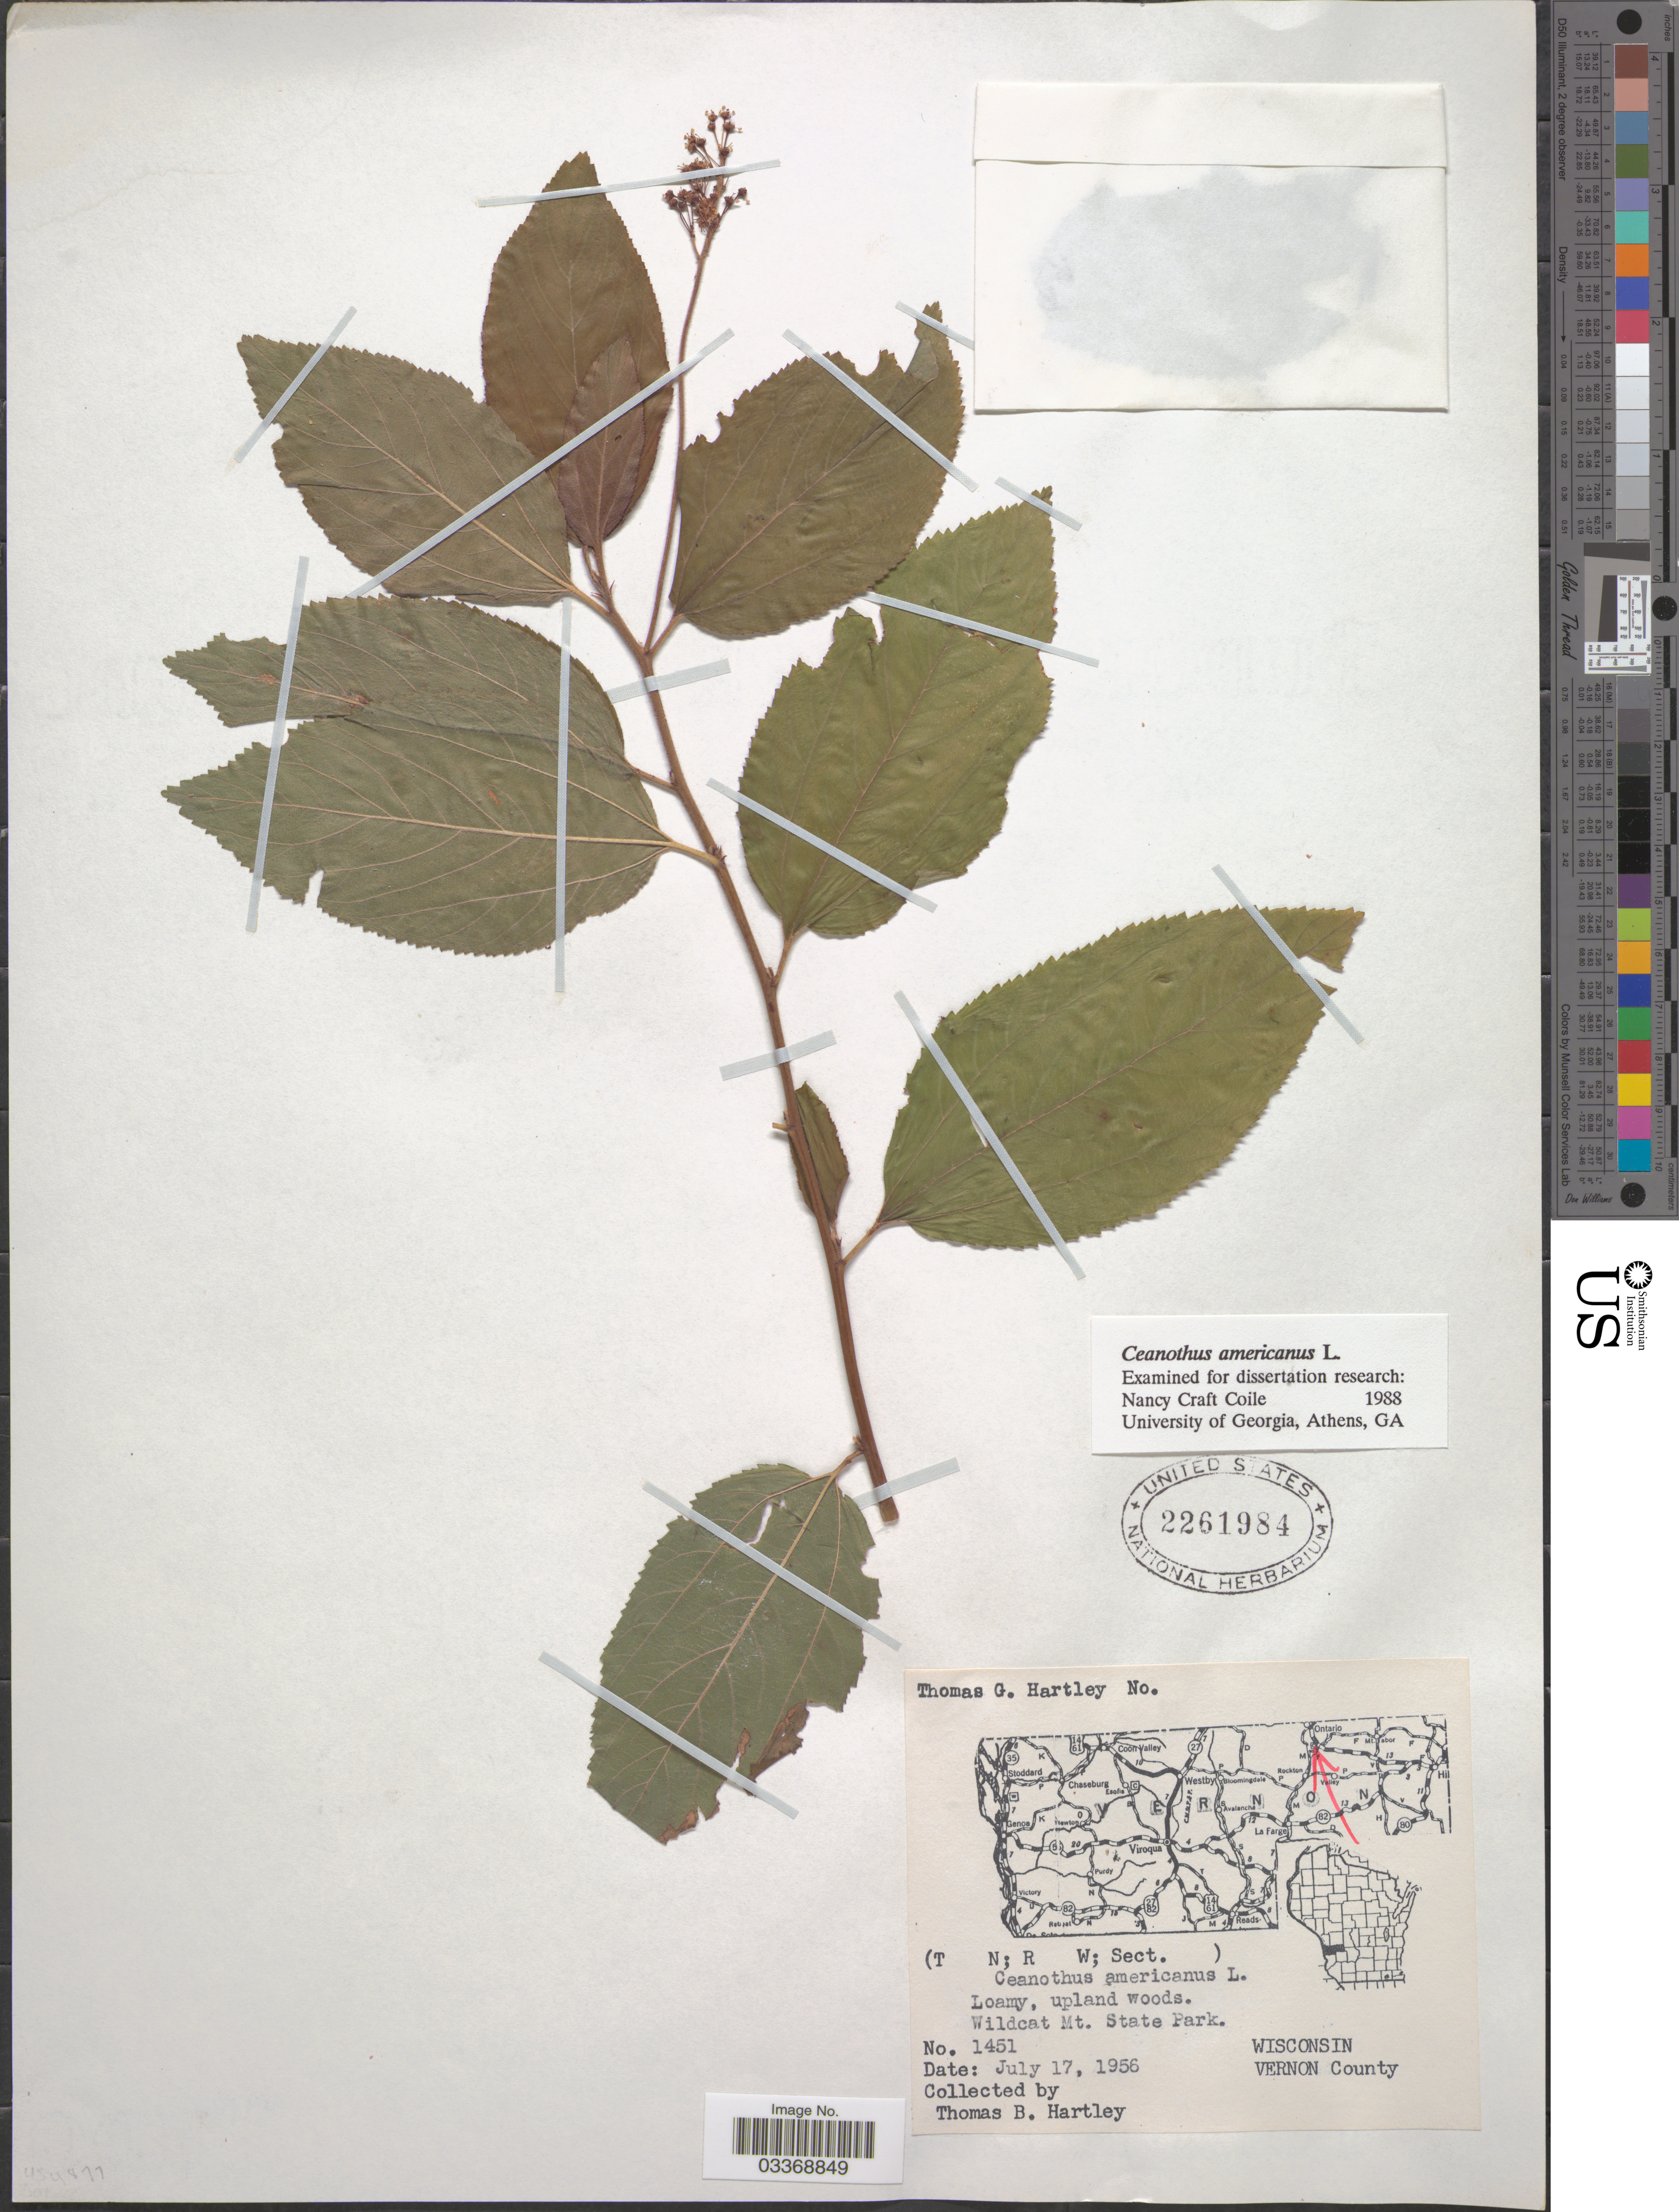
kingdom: Plantae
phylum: Tracheophyta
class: Magnoliopsida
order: Rosales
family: Rhamnaceae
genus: Ceanothus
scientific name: Ceanothus americanus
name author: L.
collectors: T. Hartley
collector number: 1451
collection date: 1956-07-17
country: United States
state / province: Wisconsin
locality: Wildcat Mt. State Park. Vernon County.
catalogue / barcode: US 2261984